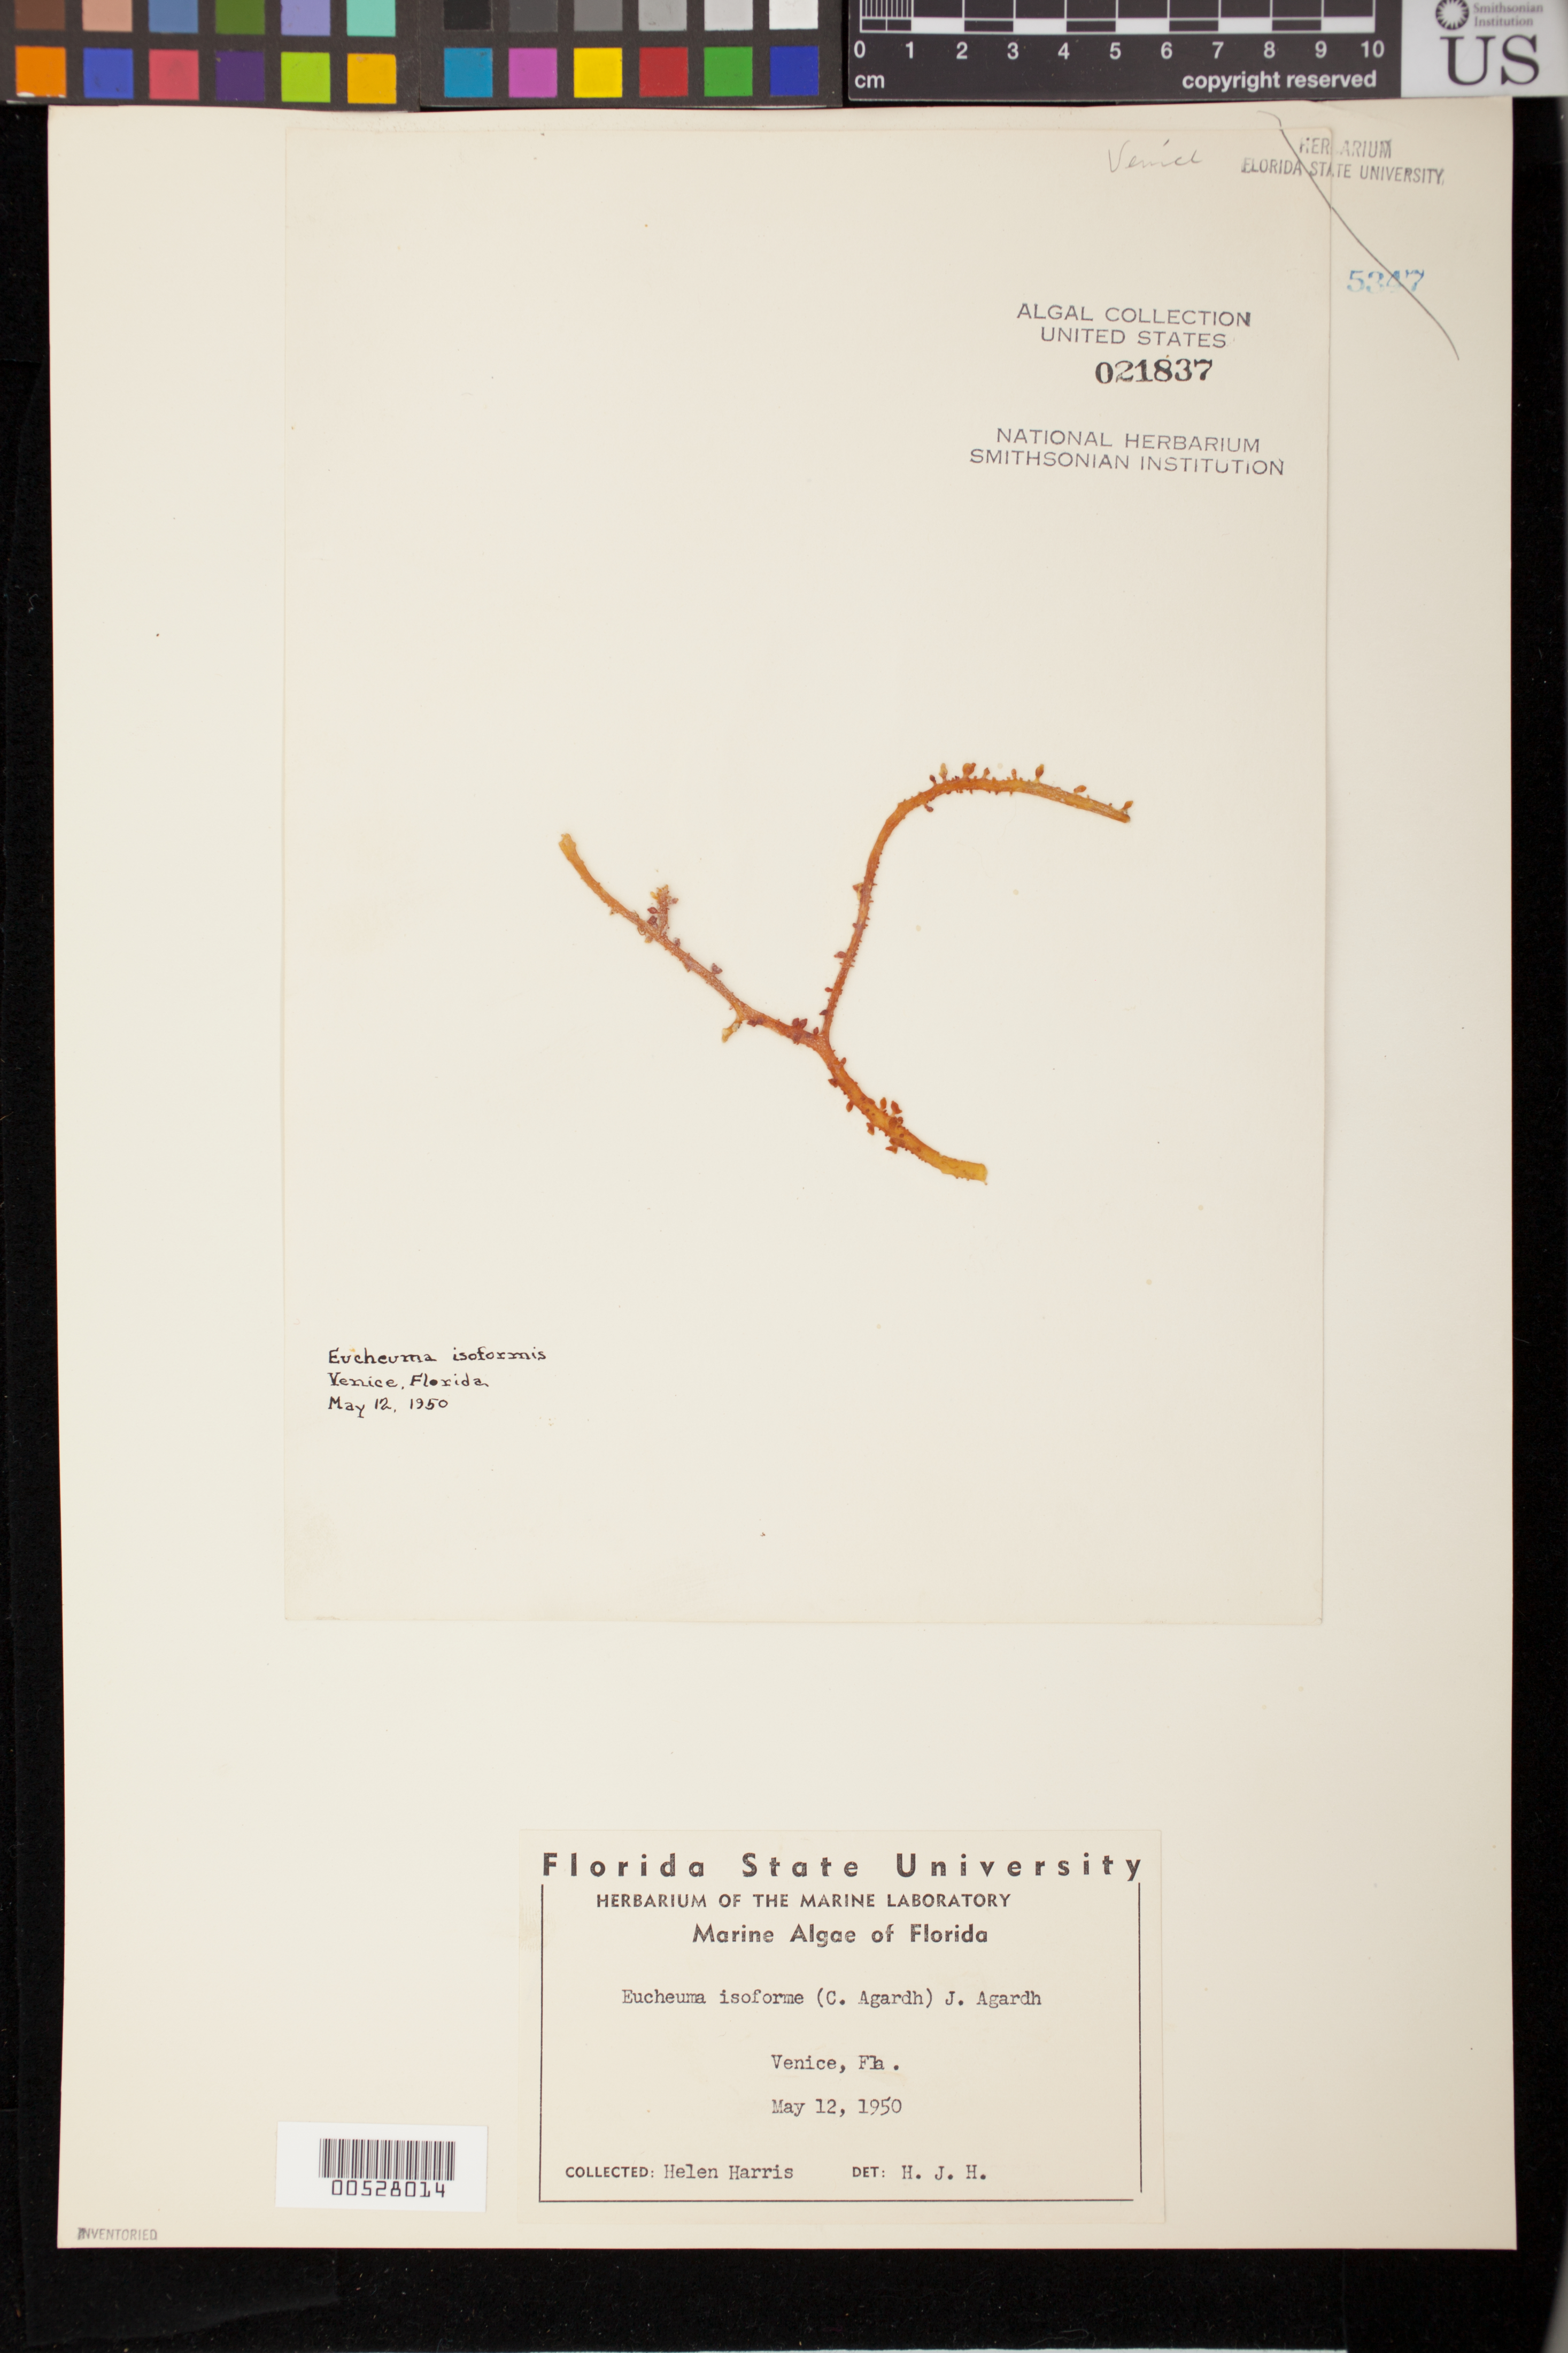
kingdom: Plantae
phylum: Rhodophyta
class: Florideophyceae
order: Gigartinales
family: Solieriaceae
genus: Eucheumatopsis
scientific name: Eucheumatopsis isiformis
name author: (C. Agardh) M.L. Núñez-Resendiz et al.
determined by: Algae name updating Project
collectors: H. Harris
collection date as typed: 12 May 1950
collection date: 1950-05-12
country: United States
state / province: Florida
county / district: Sarasota County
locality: Venice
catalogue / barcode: US 21837